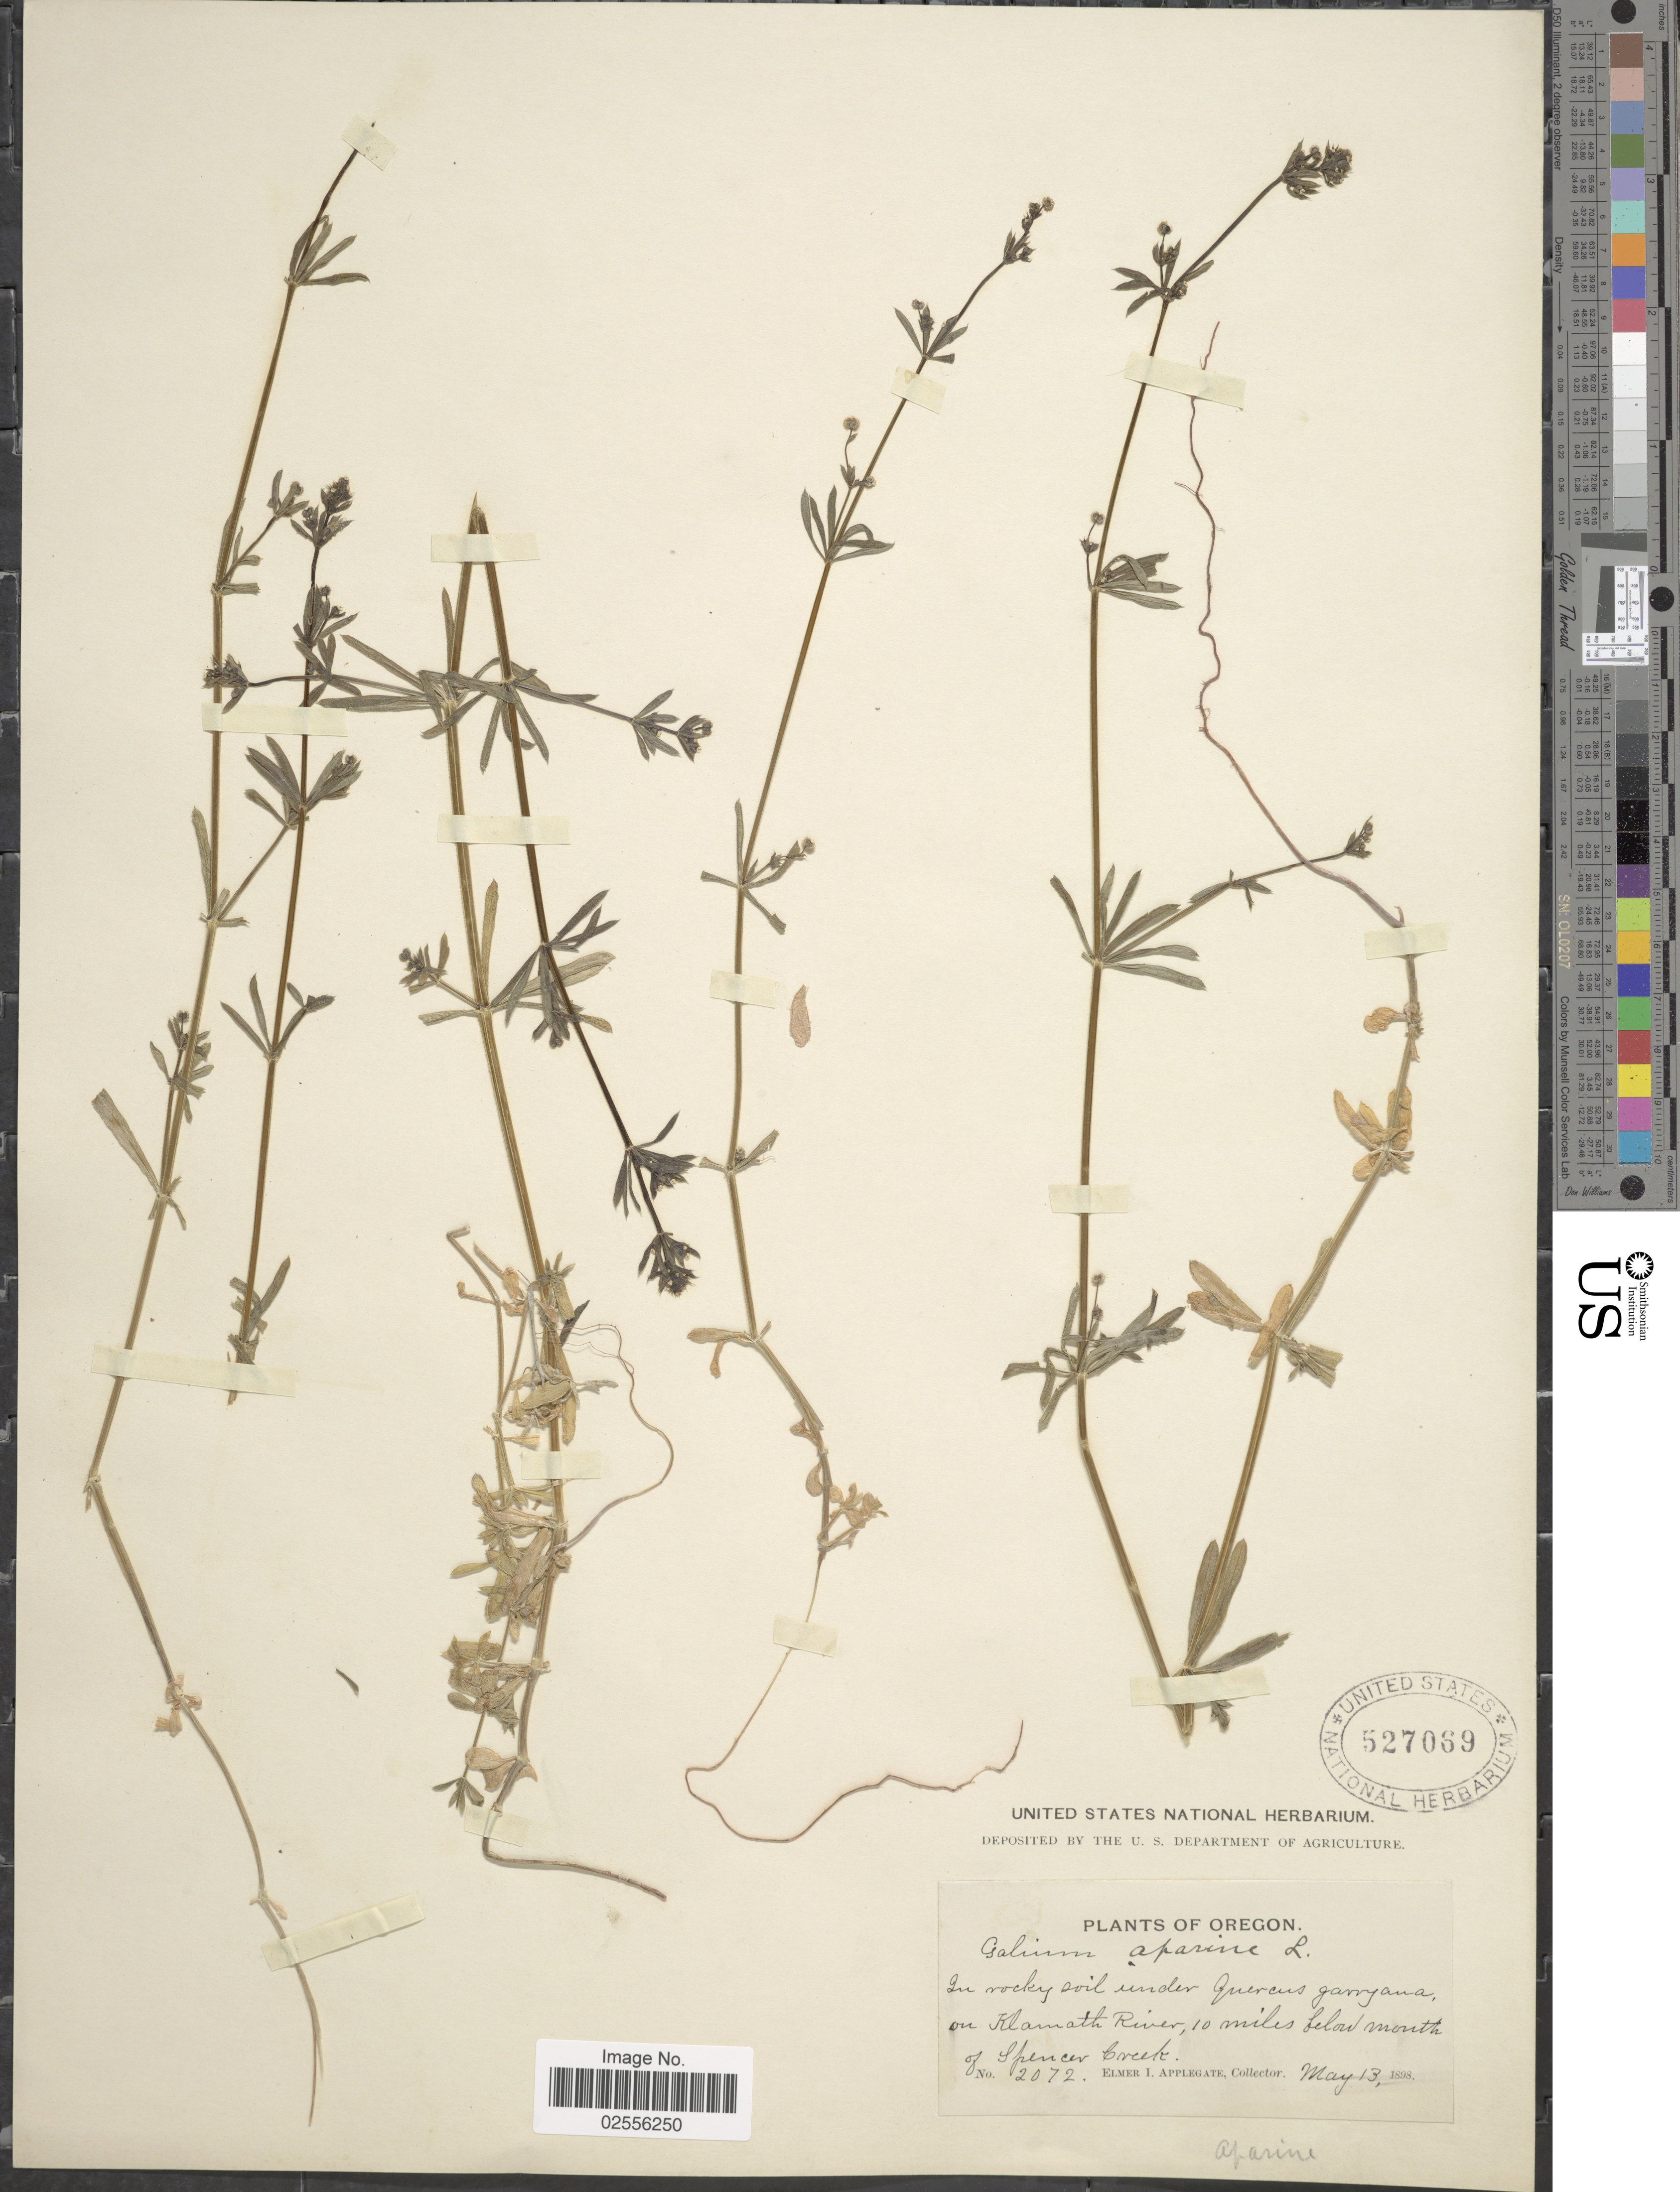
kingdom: Plantae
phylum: Tracheophyta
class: Magnoliopsida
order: Gentianales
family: Rubiaceae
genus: Galium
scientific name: Galium aparine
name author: L.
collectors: E. I. Applegate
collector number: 2072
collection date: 1898-05-13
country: United States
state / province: Oregon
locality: On Klamath River, 10 miles below mouth of Spencer Creek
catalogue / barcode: US 527069